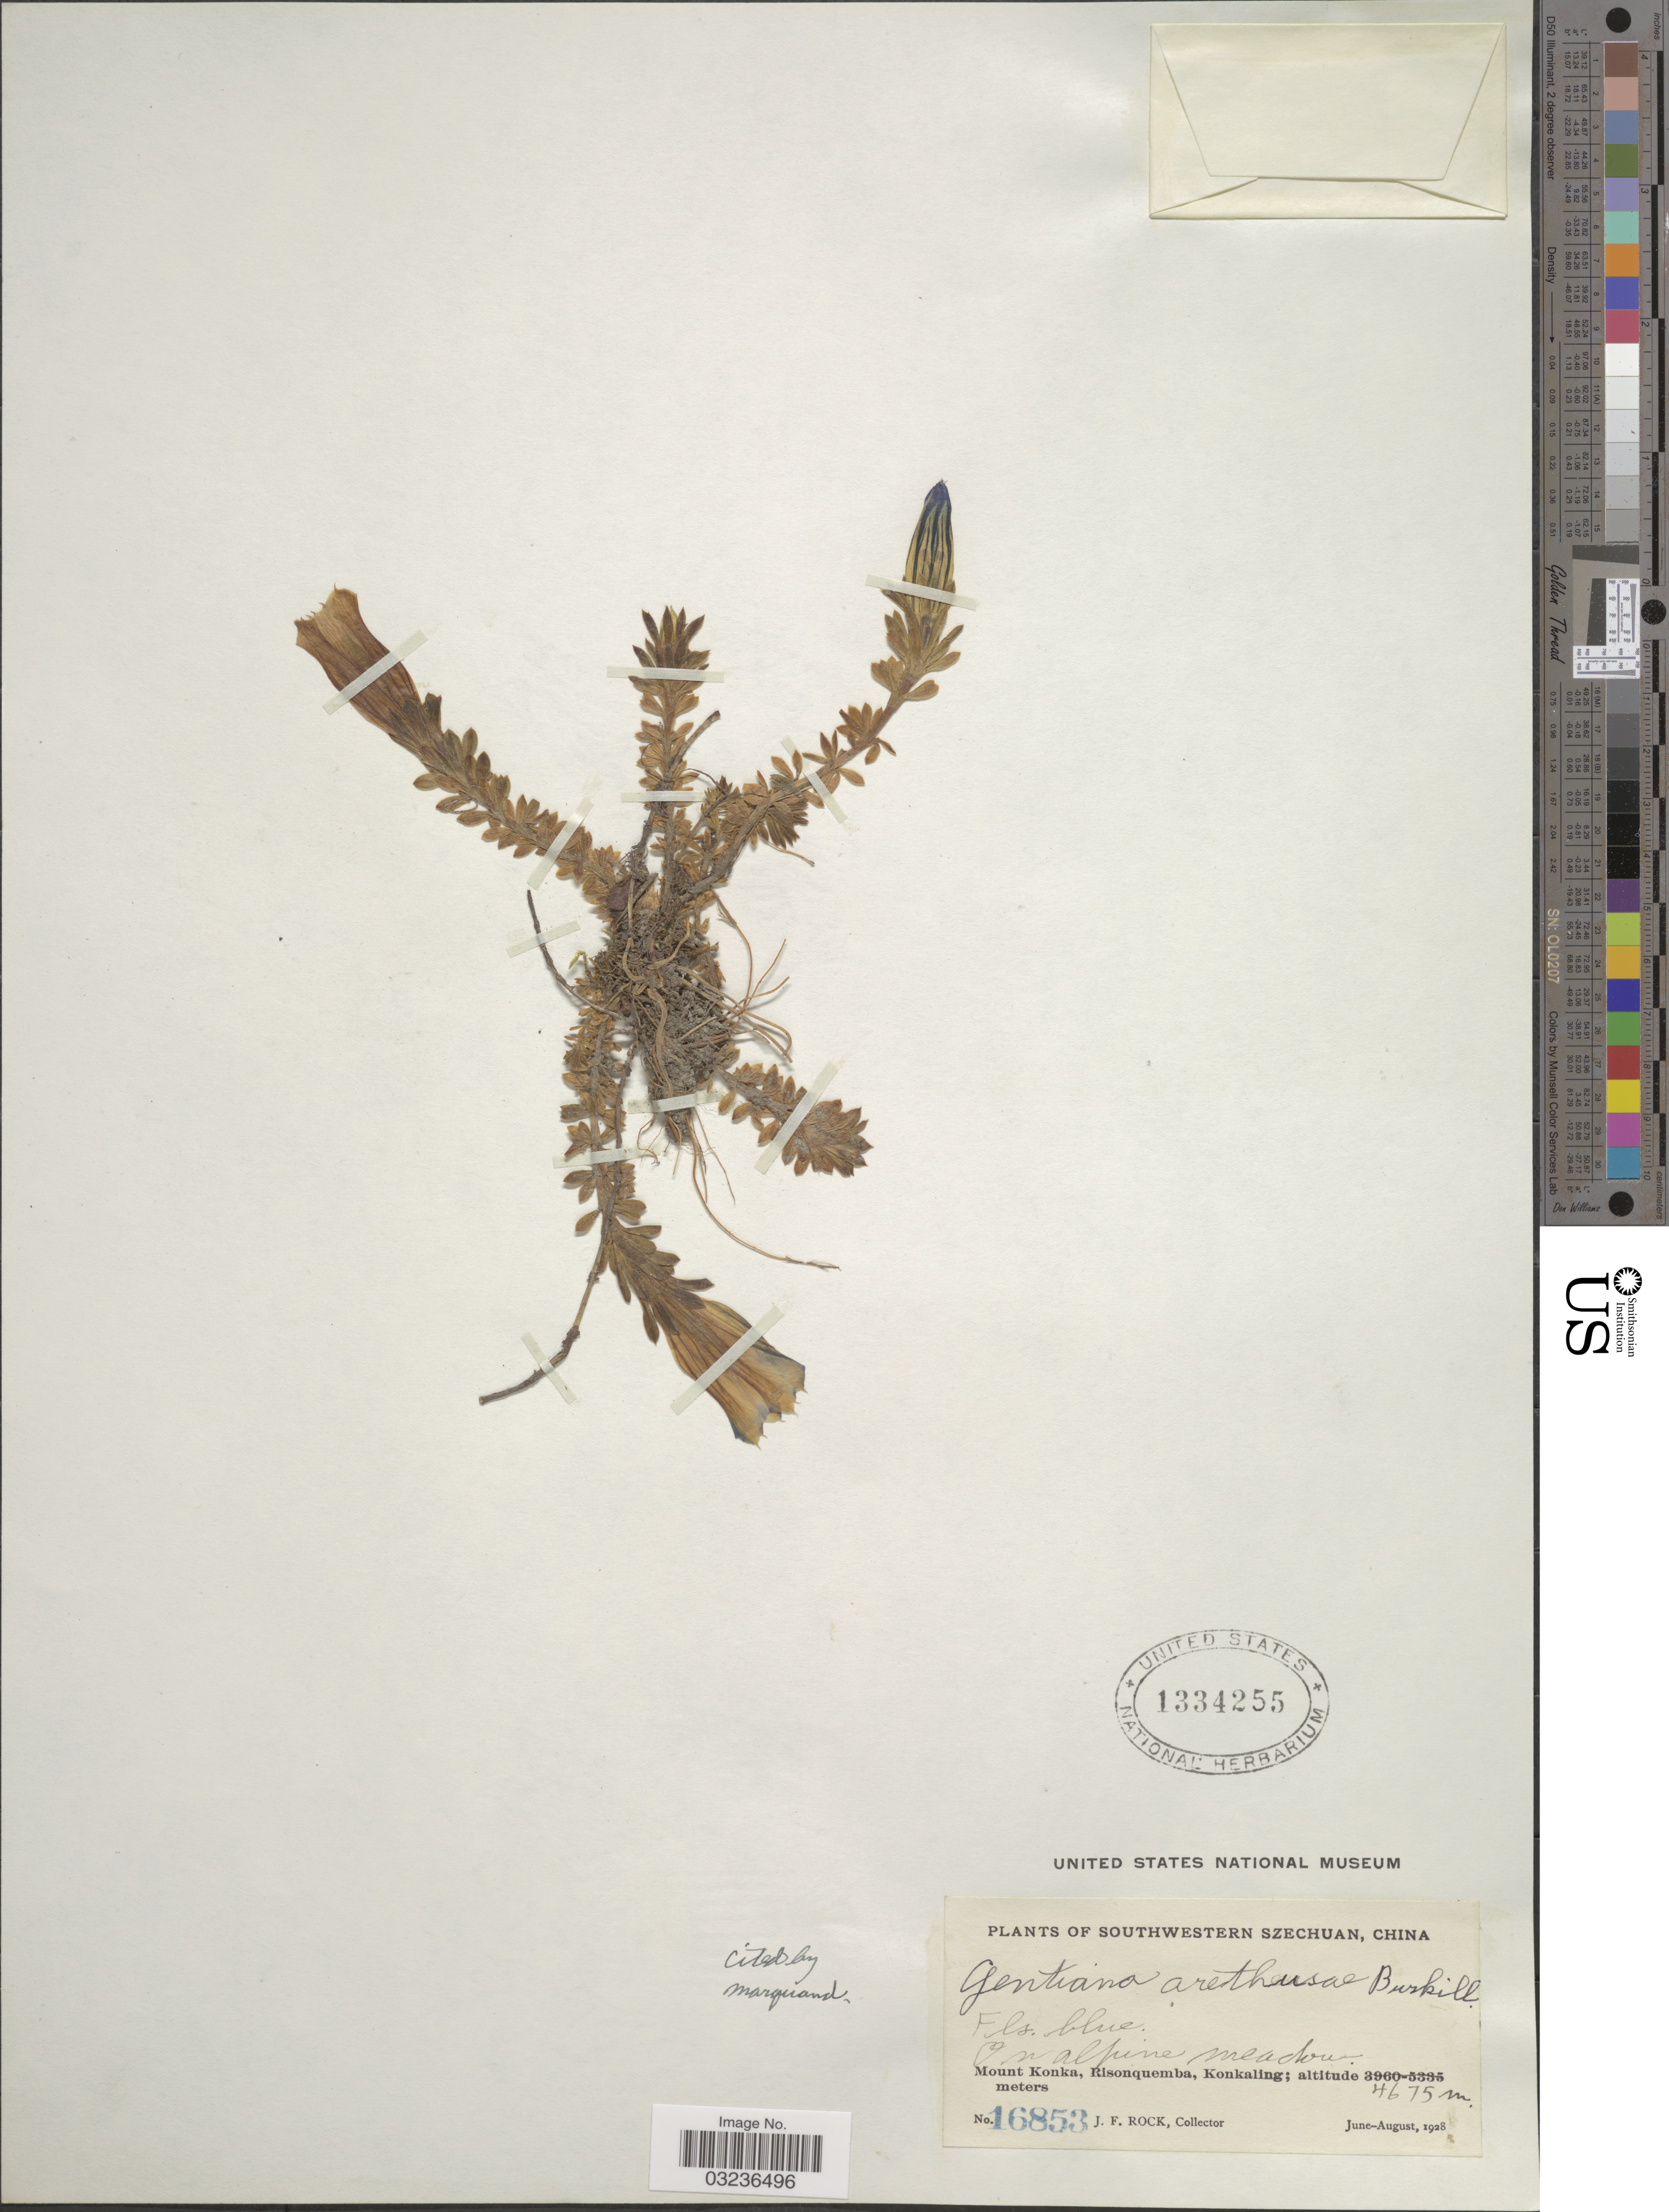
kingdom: Plantae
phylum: Tracheophyta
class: Magnoliopsida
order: Gentianales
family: Gentianaceae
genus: Gentiana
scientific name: Gentiana arethusae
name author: Burkill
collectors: J. Rock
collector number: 16853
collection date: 1928-06/1928-08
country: China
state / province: Sichuan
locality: Southwestern Szechuan. Mount Konka, Risonquemba, Konkaling.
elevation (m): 4675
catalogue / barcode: US 1334255